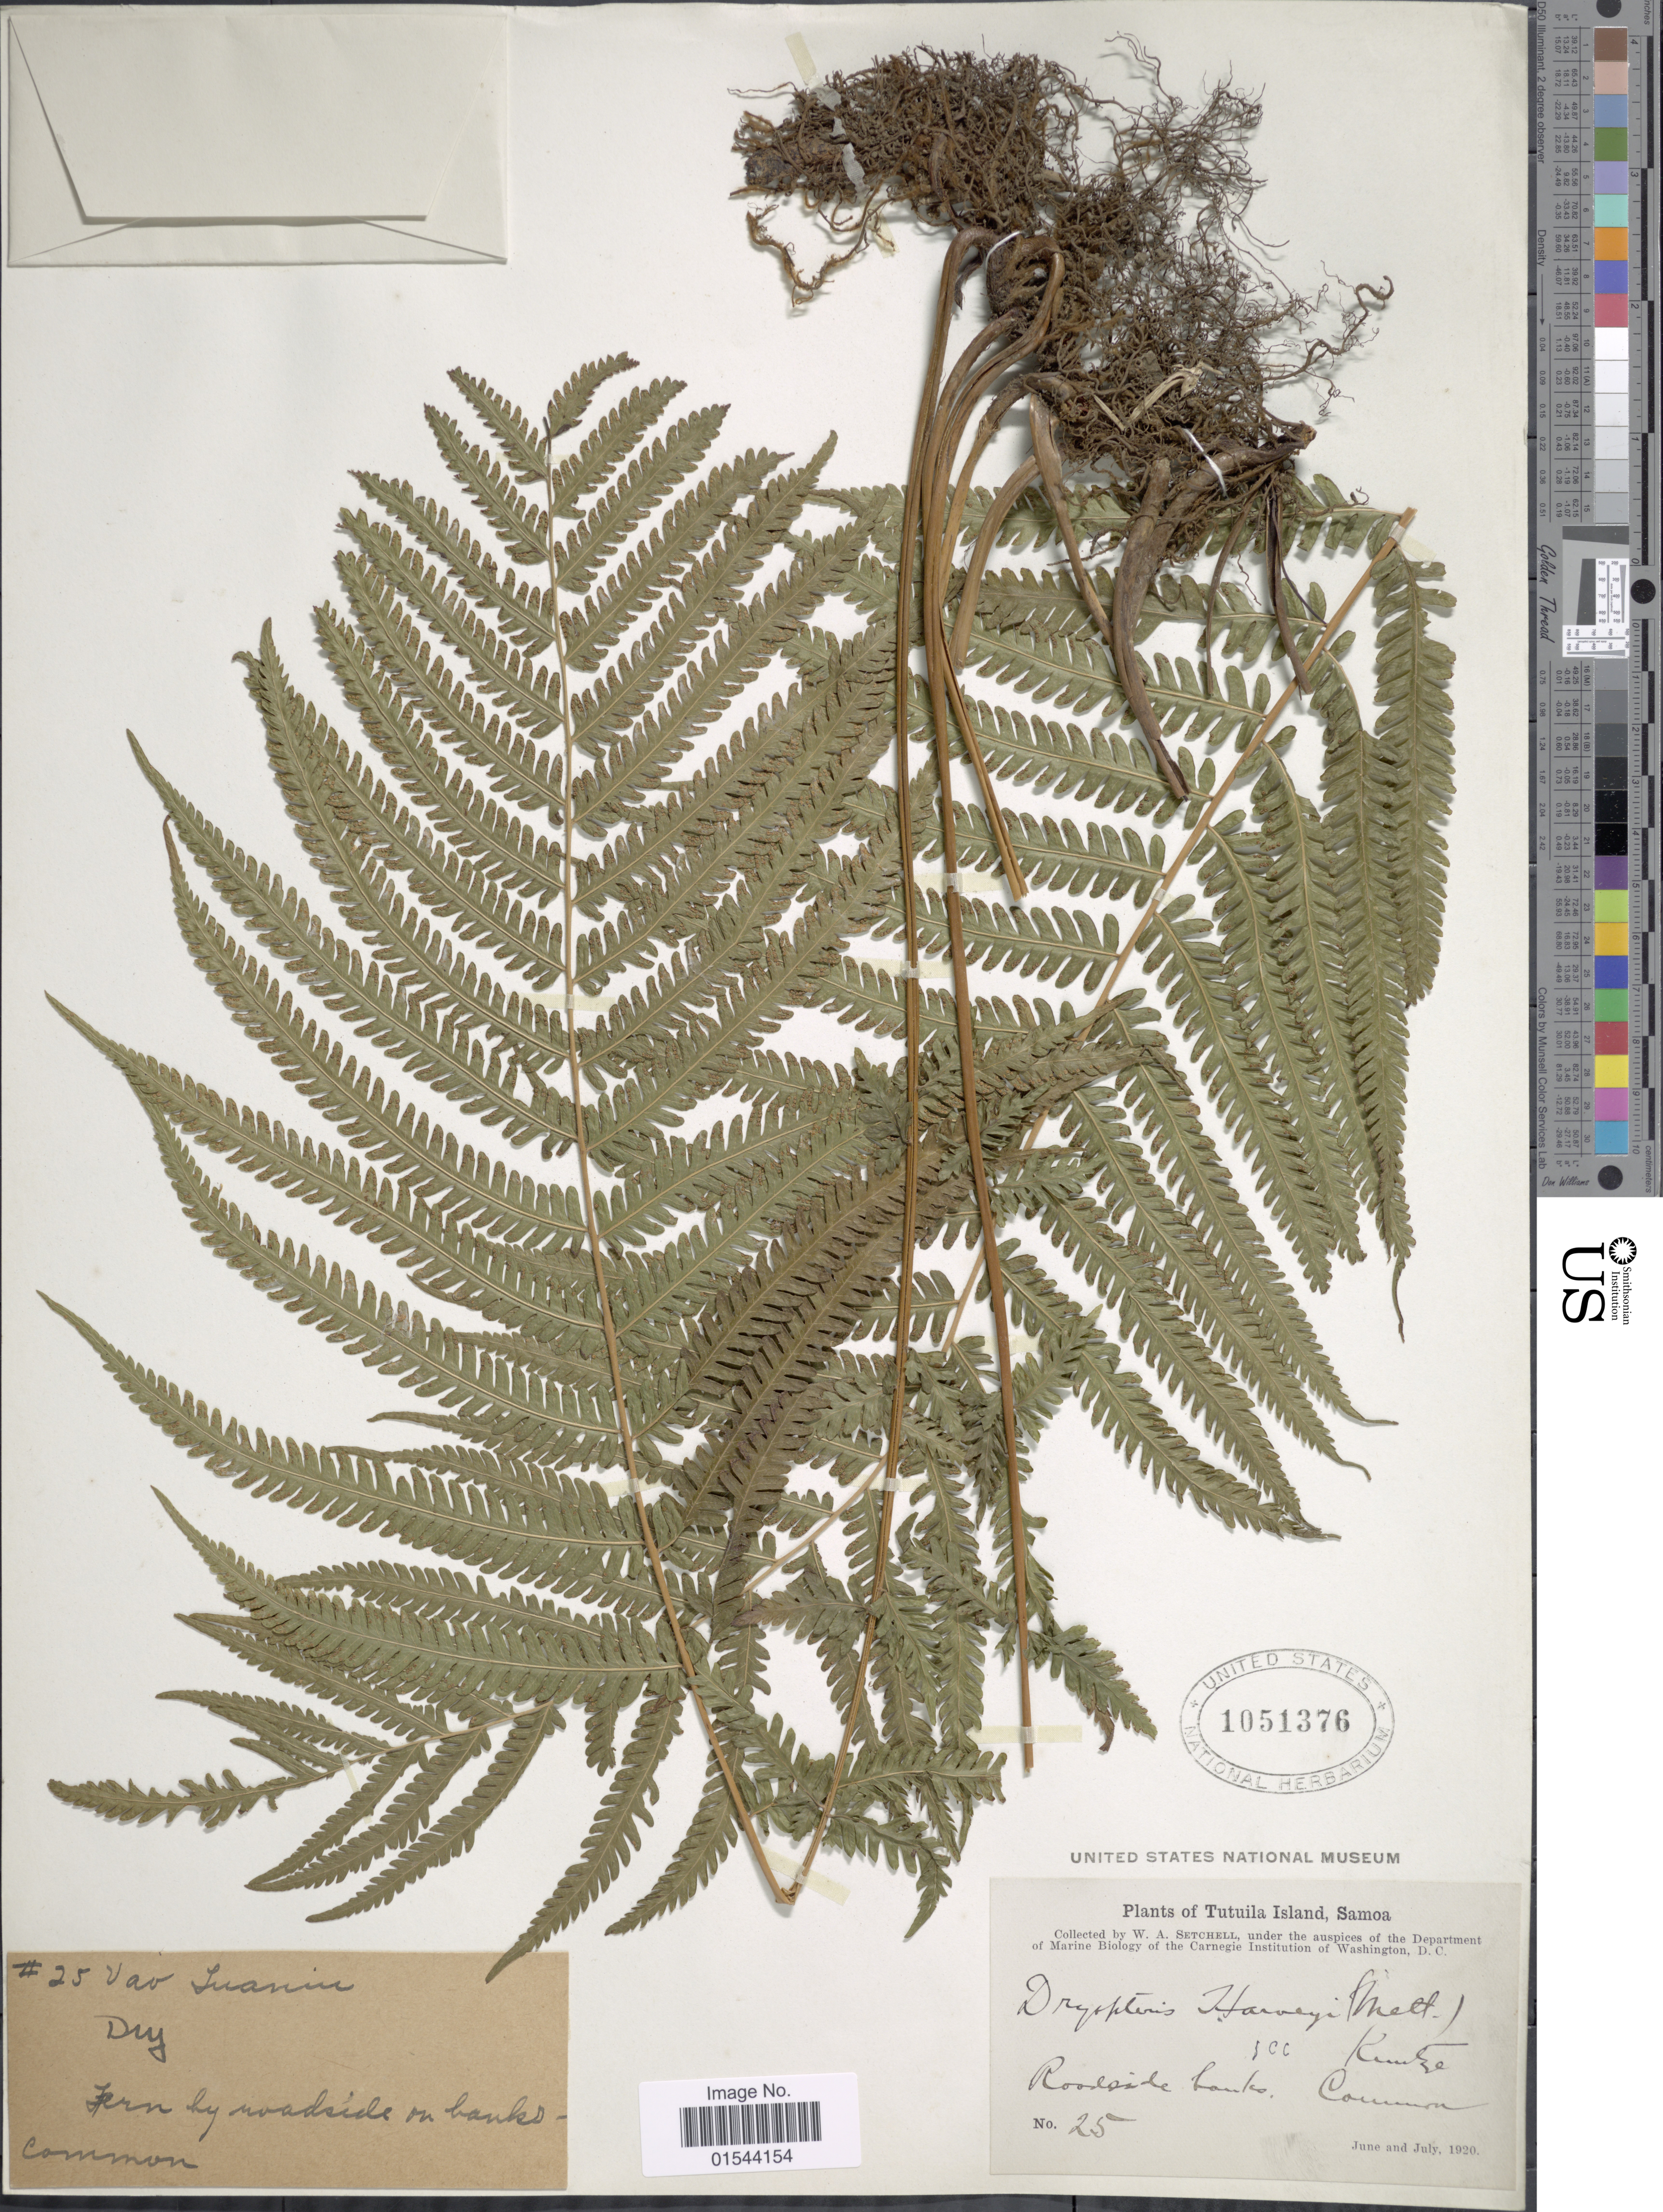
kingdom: Plantae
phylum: Tracheophyta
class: Polypodiopsida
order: Polypodiales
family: Thelypteridaceae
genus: Christella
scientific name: Christella harveyi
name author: (Mett.) Holttum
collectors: W. Setchell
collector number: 25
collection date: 1920-06/1920-07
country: American Samoa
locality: Tutuila Island, Samoa, Roadside banks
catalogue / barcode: US 1051376